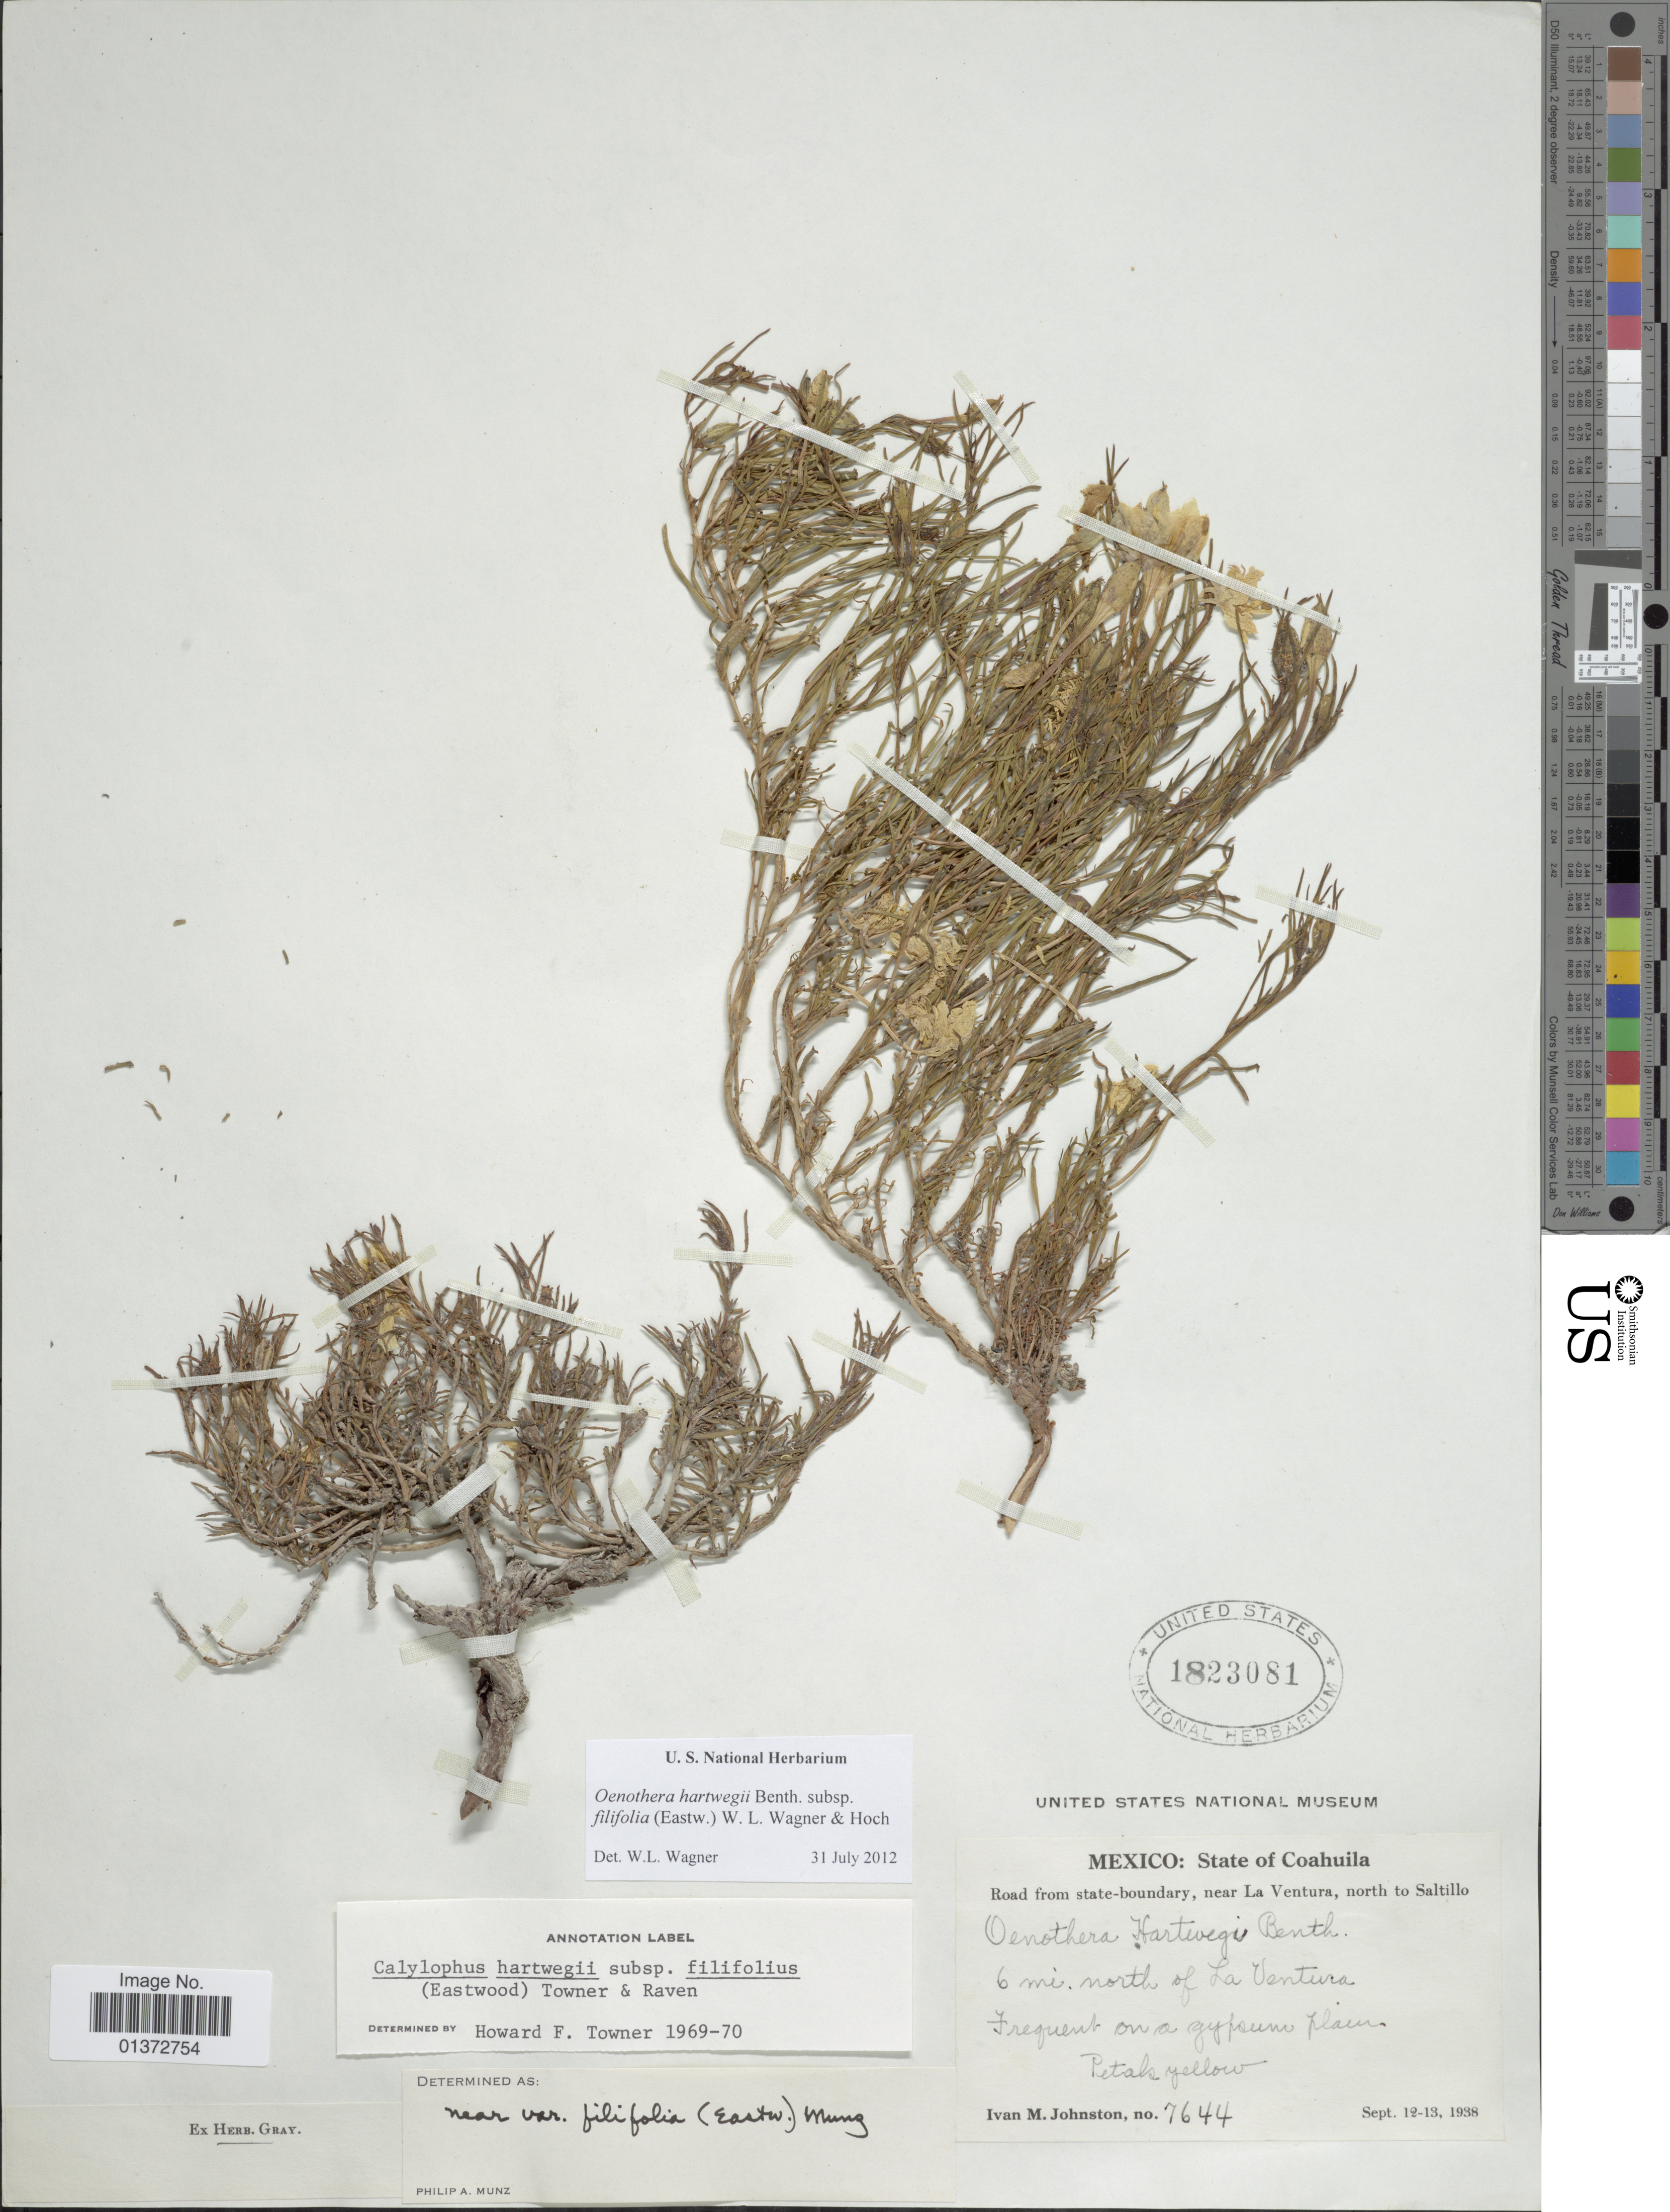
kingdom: Plantae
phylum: Tracheophyta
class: Magnoliopsida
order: Myrtales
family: Onagraceae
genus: Oenothera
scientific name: Oenothera hartwegii subsp. filifolia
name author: (Eastw.) W.L. Wagner & Hoch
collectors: I.M. Johnston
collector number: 7644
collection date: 1938-09-12/1938-09-13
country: Mexico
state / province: Coahuila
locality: Road from state-boundary, near La Ventura, north to Saltillo, 6 mi north of La Ventura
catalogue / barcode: US 1823081